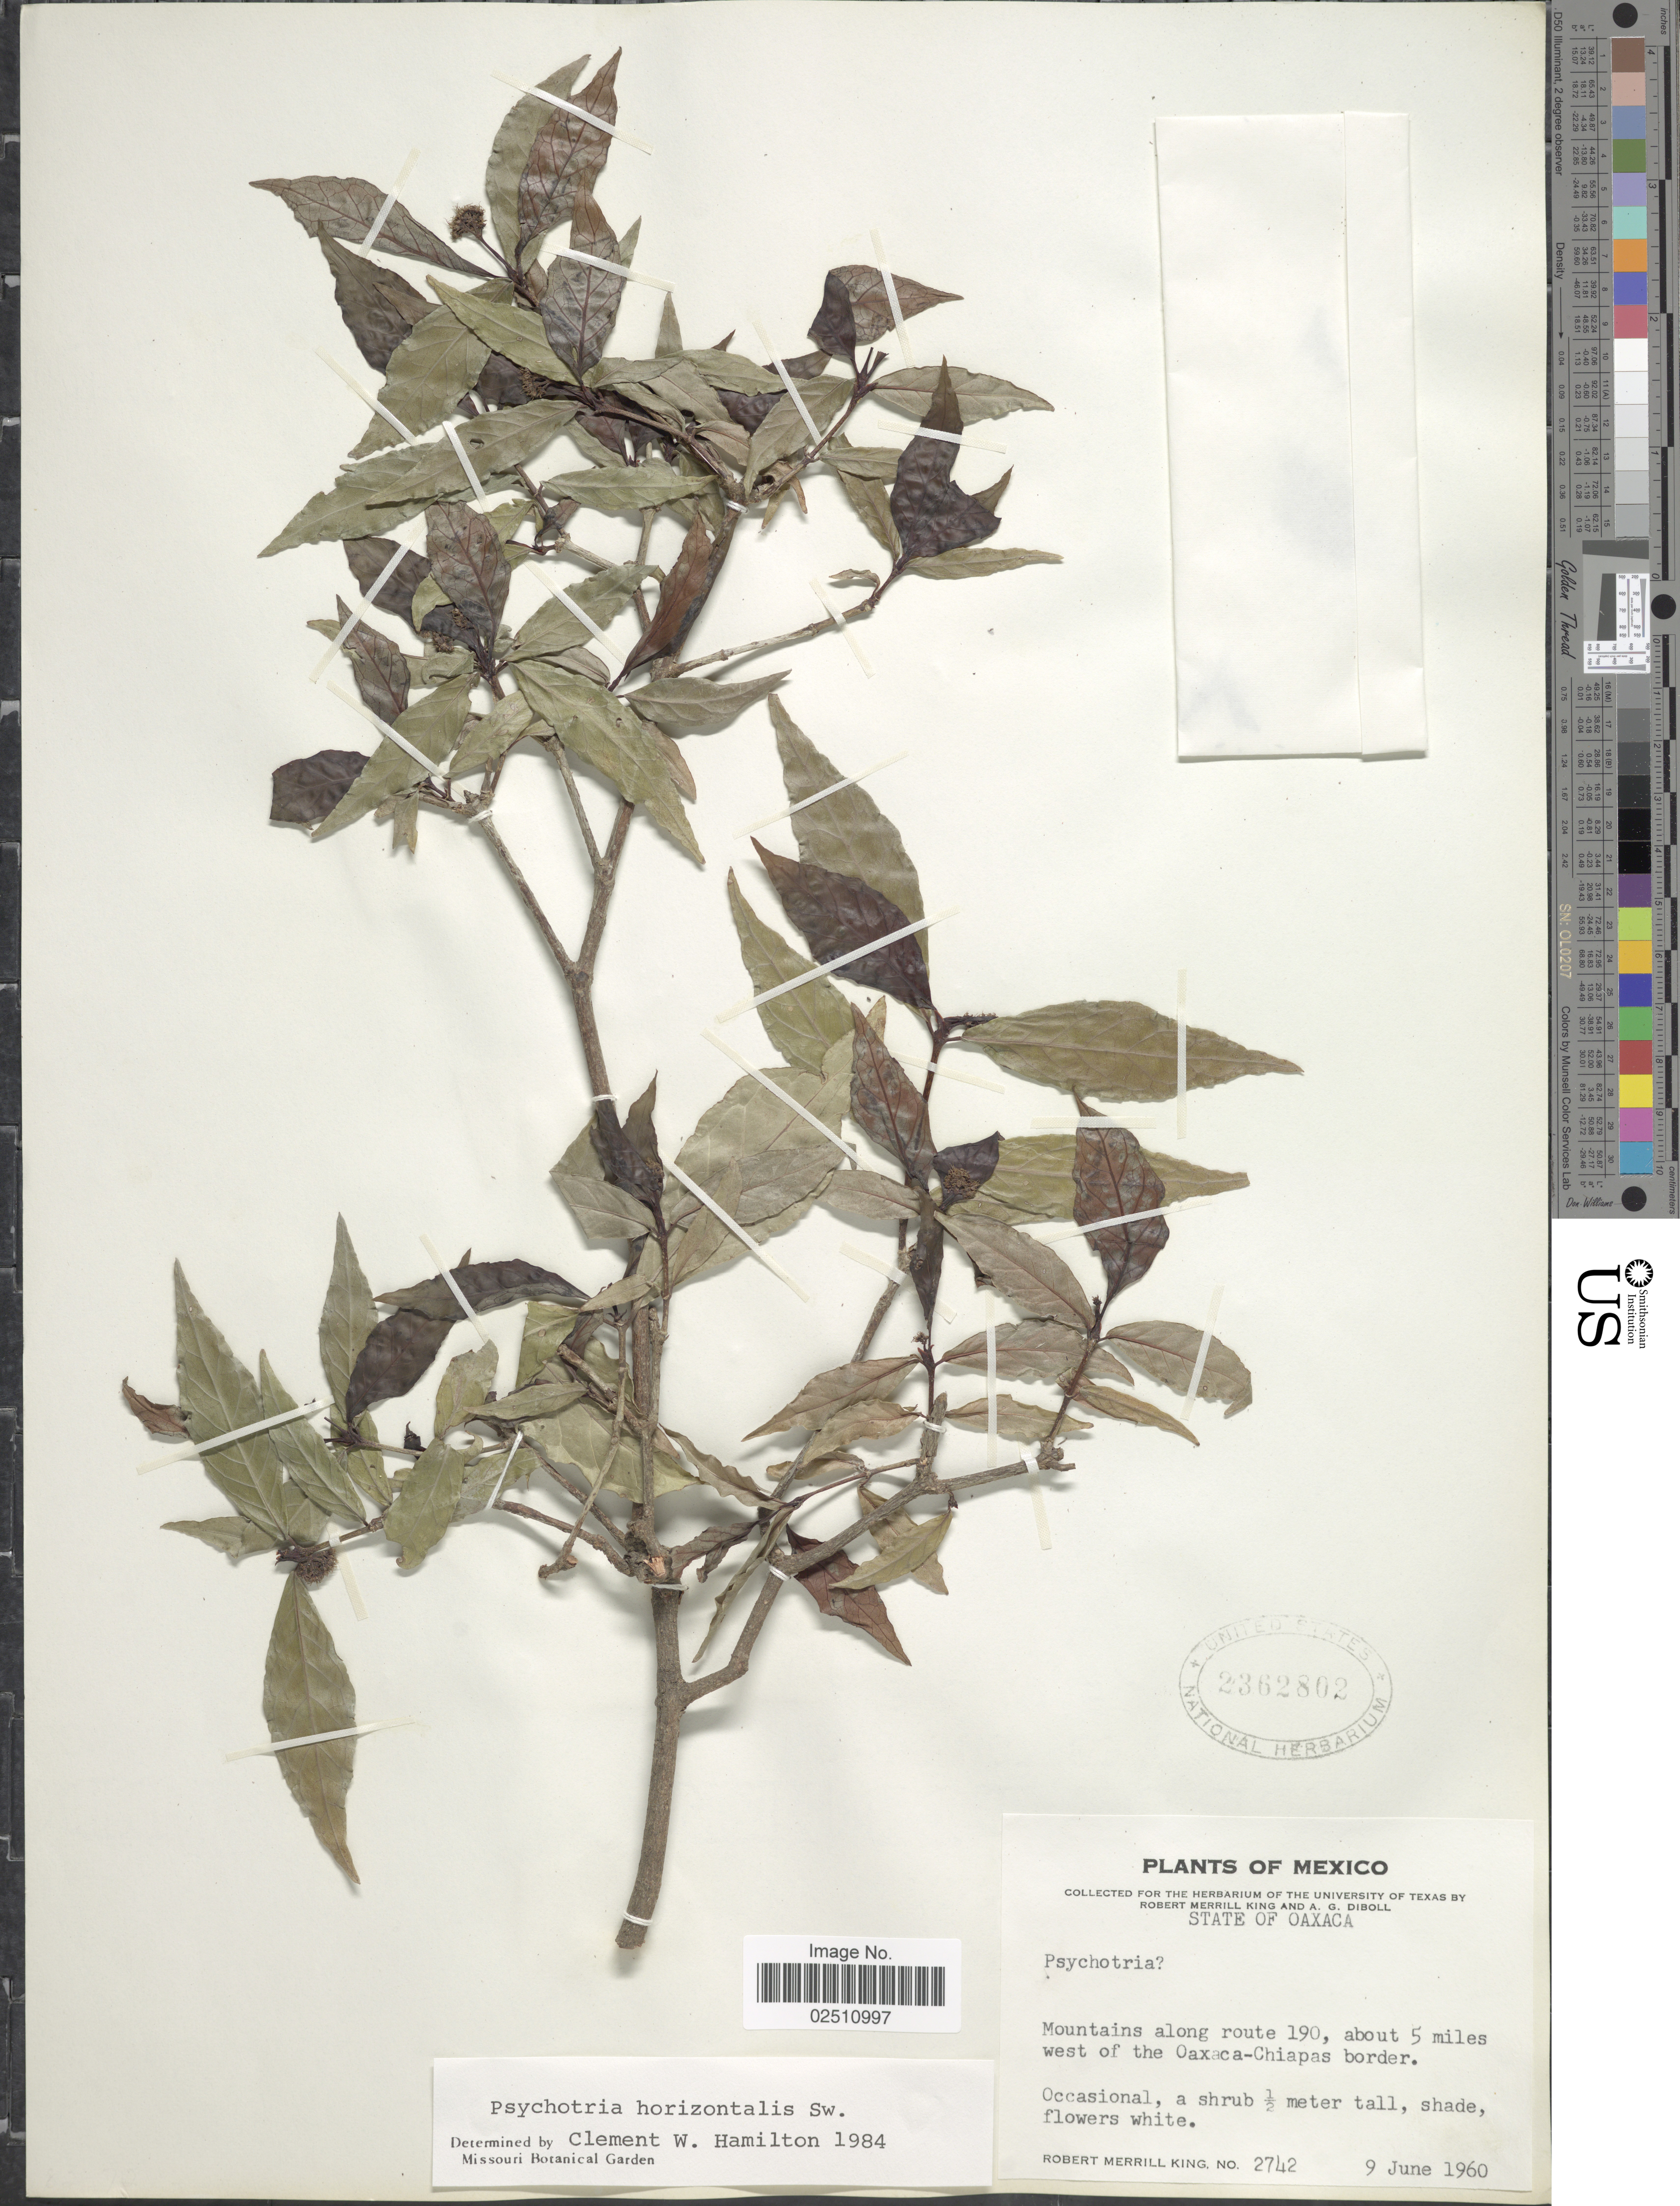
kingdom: Plantae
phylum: Tracheophyta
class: Magnoliopsida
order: Gentianales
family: Rubiaceae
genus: Psychotria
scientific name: Psychotria horizontalis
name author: Sw.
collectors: R. M. King & A. Diboll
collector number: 2742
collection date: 1960-06-09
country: Mexico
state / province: Oaxaca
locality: Mountains along route 190, about 5 miles west of Oaxaca-Chiapas border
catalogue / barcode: US 2362802